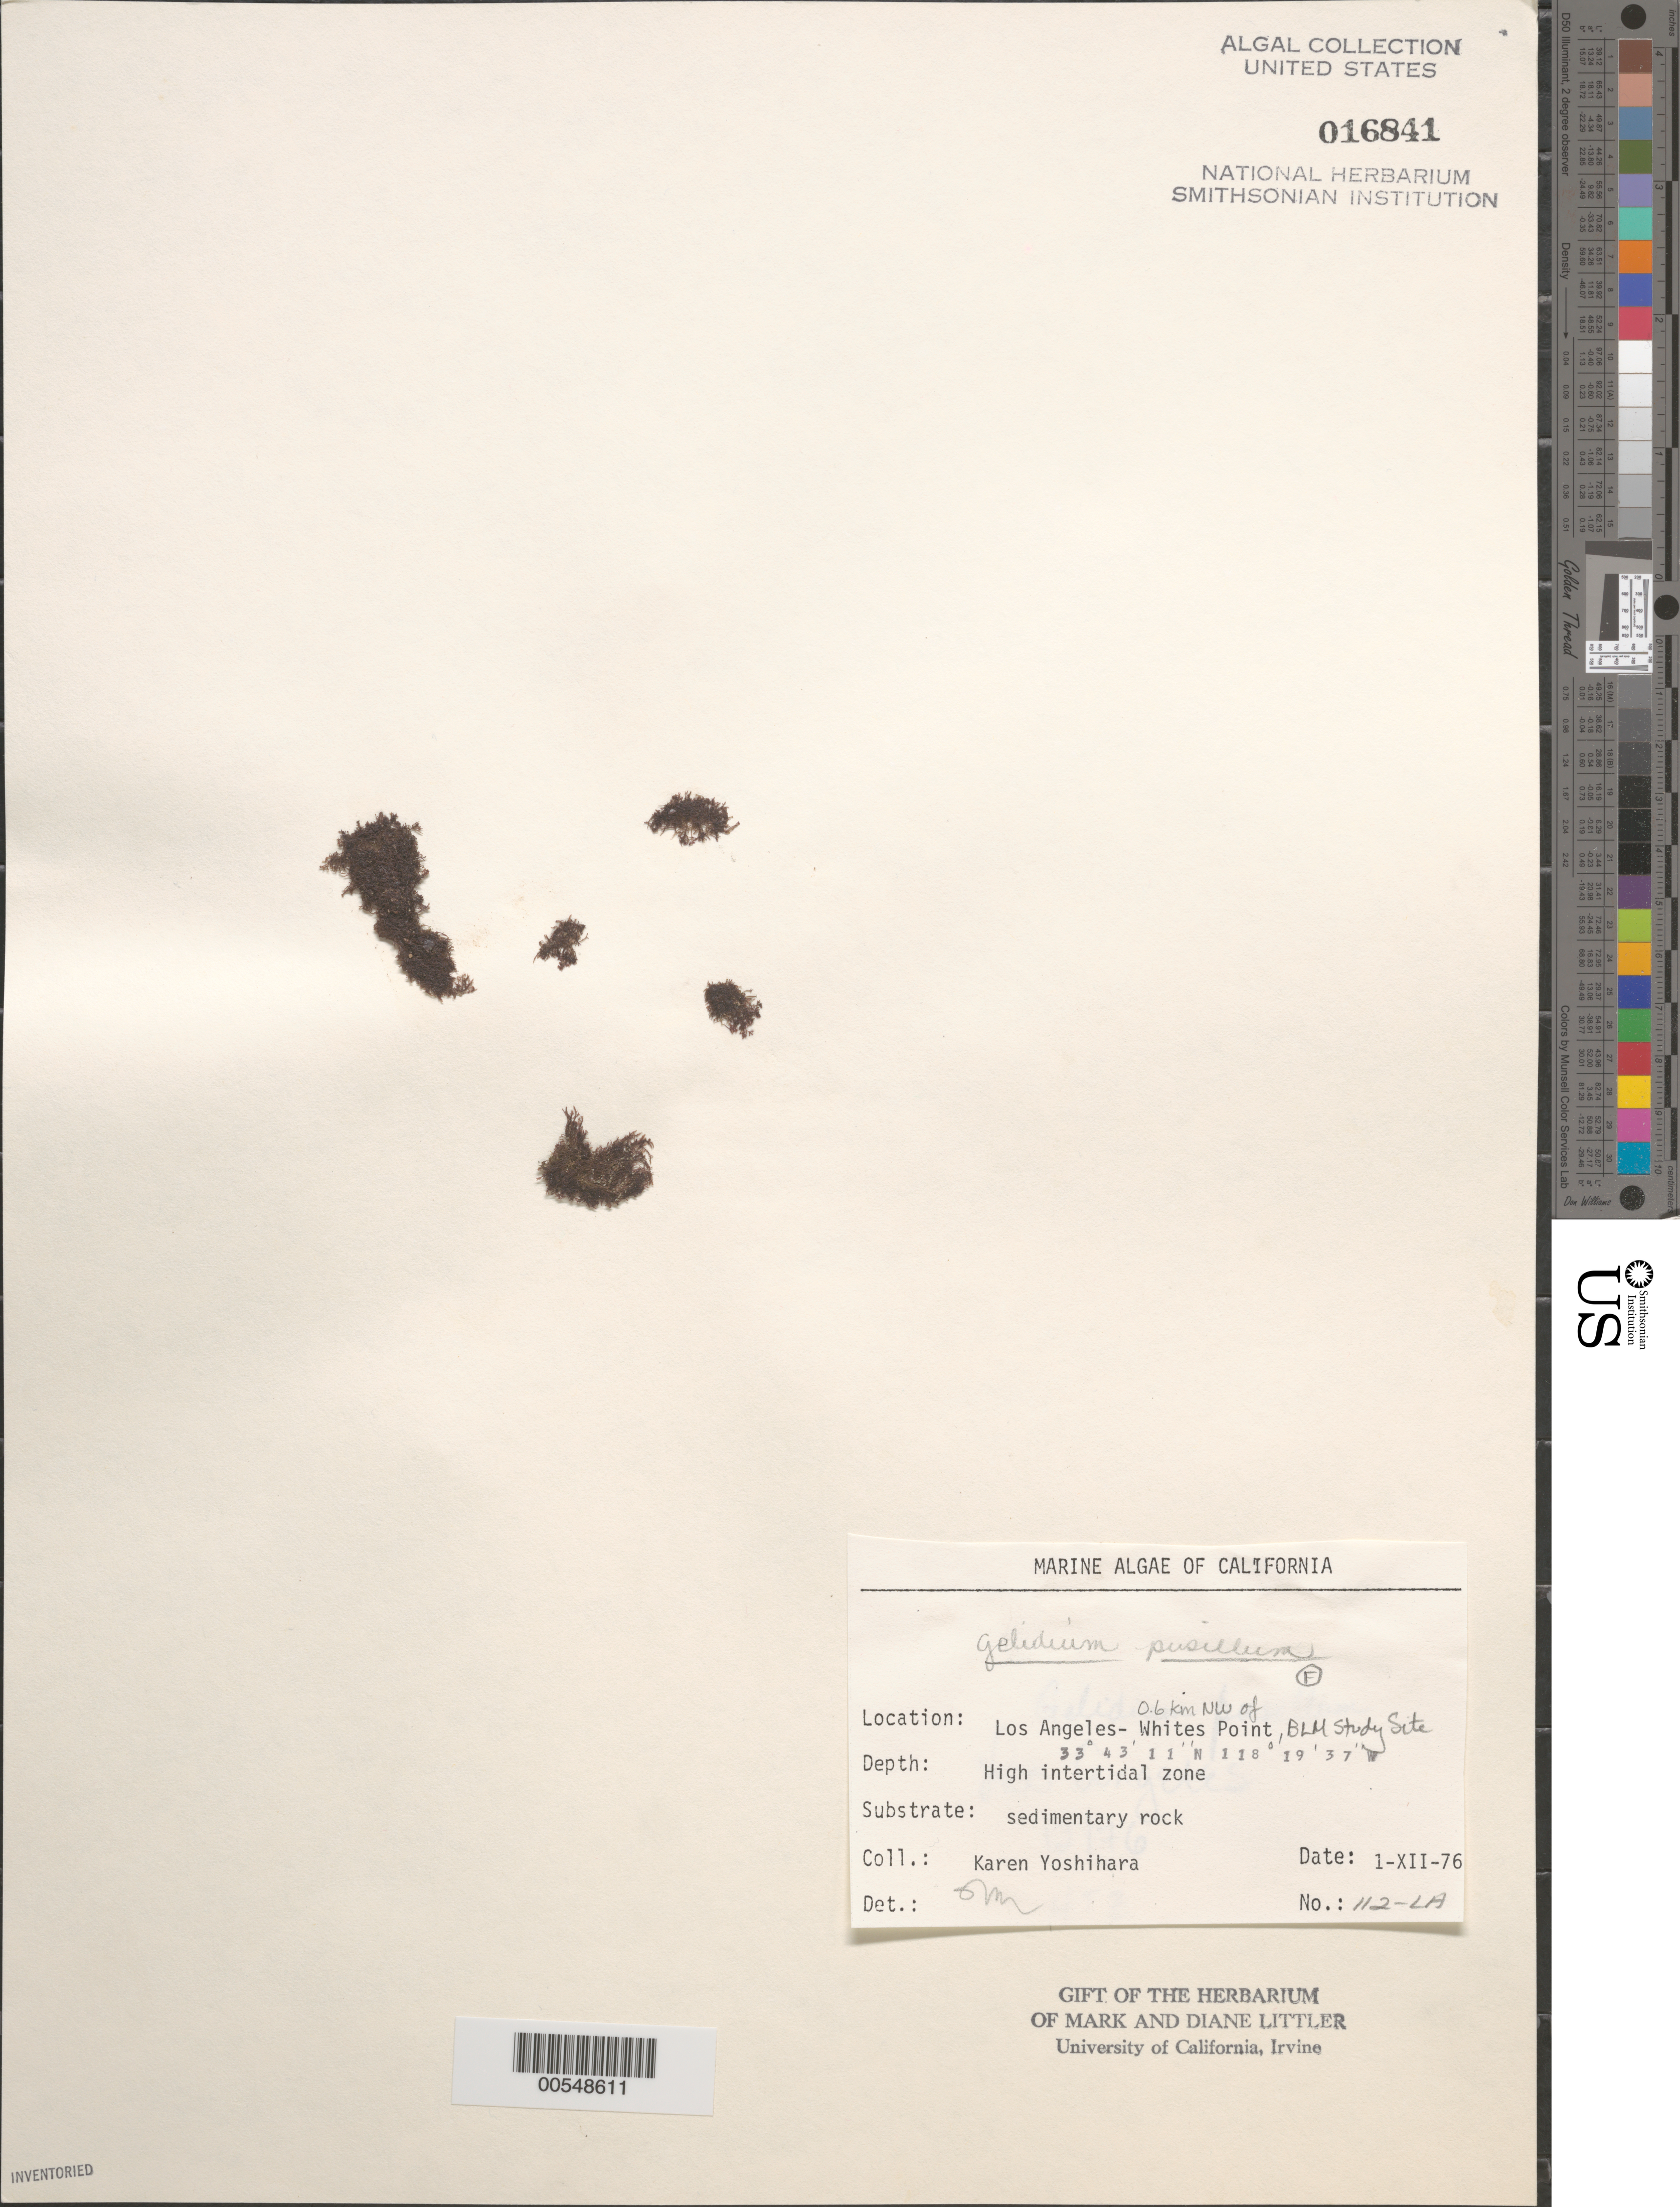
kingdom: Plantae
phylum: Rhodophyta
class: Florideophyceae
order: Gelidiales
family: Gelidiaceae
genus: Gelidium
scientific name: Gelidium pusillum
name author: (Stackh.) Le Jol.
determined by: Murray, S. N.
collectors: K. Yoshihara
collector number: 112-LA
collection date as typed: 01 Dec 1976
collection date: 1976-12-01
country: United States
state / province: California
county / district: Los Angeles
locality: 0.6 km northwest of Whites Point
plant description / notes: BLM-SOCALBIGHT Rocky Intertidal Survey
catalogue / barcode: US 16841